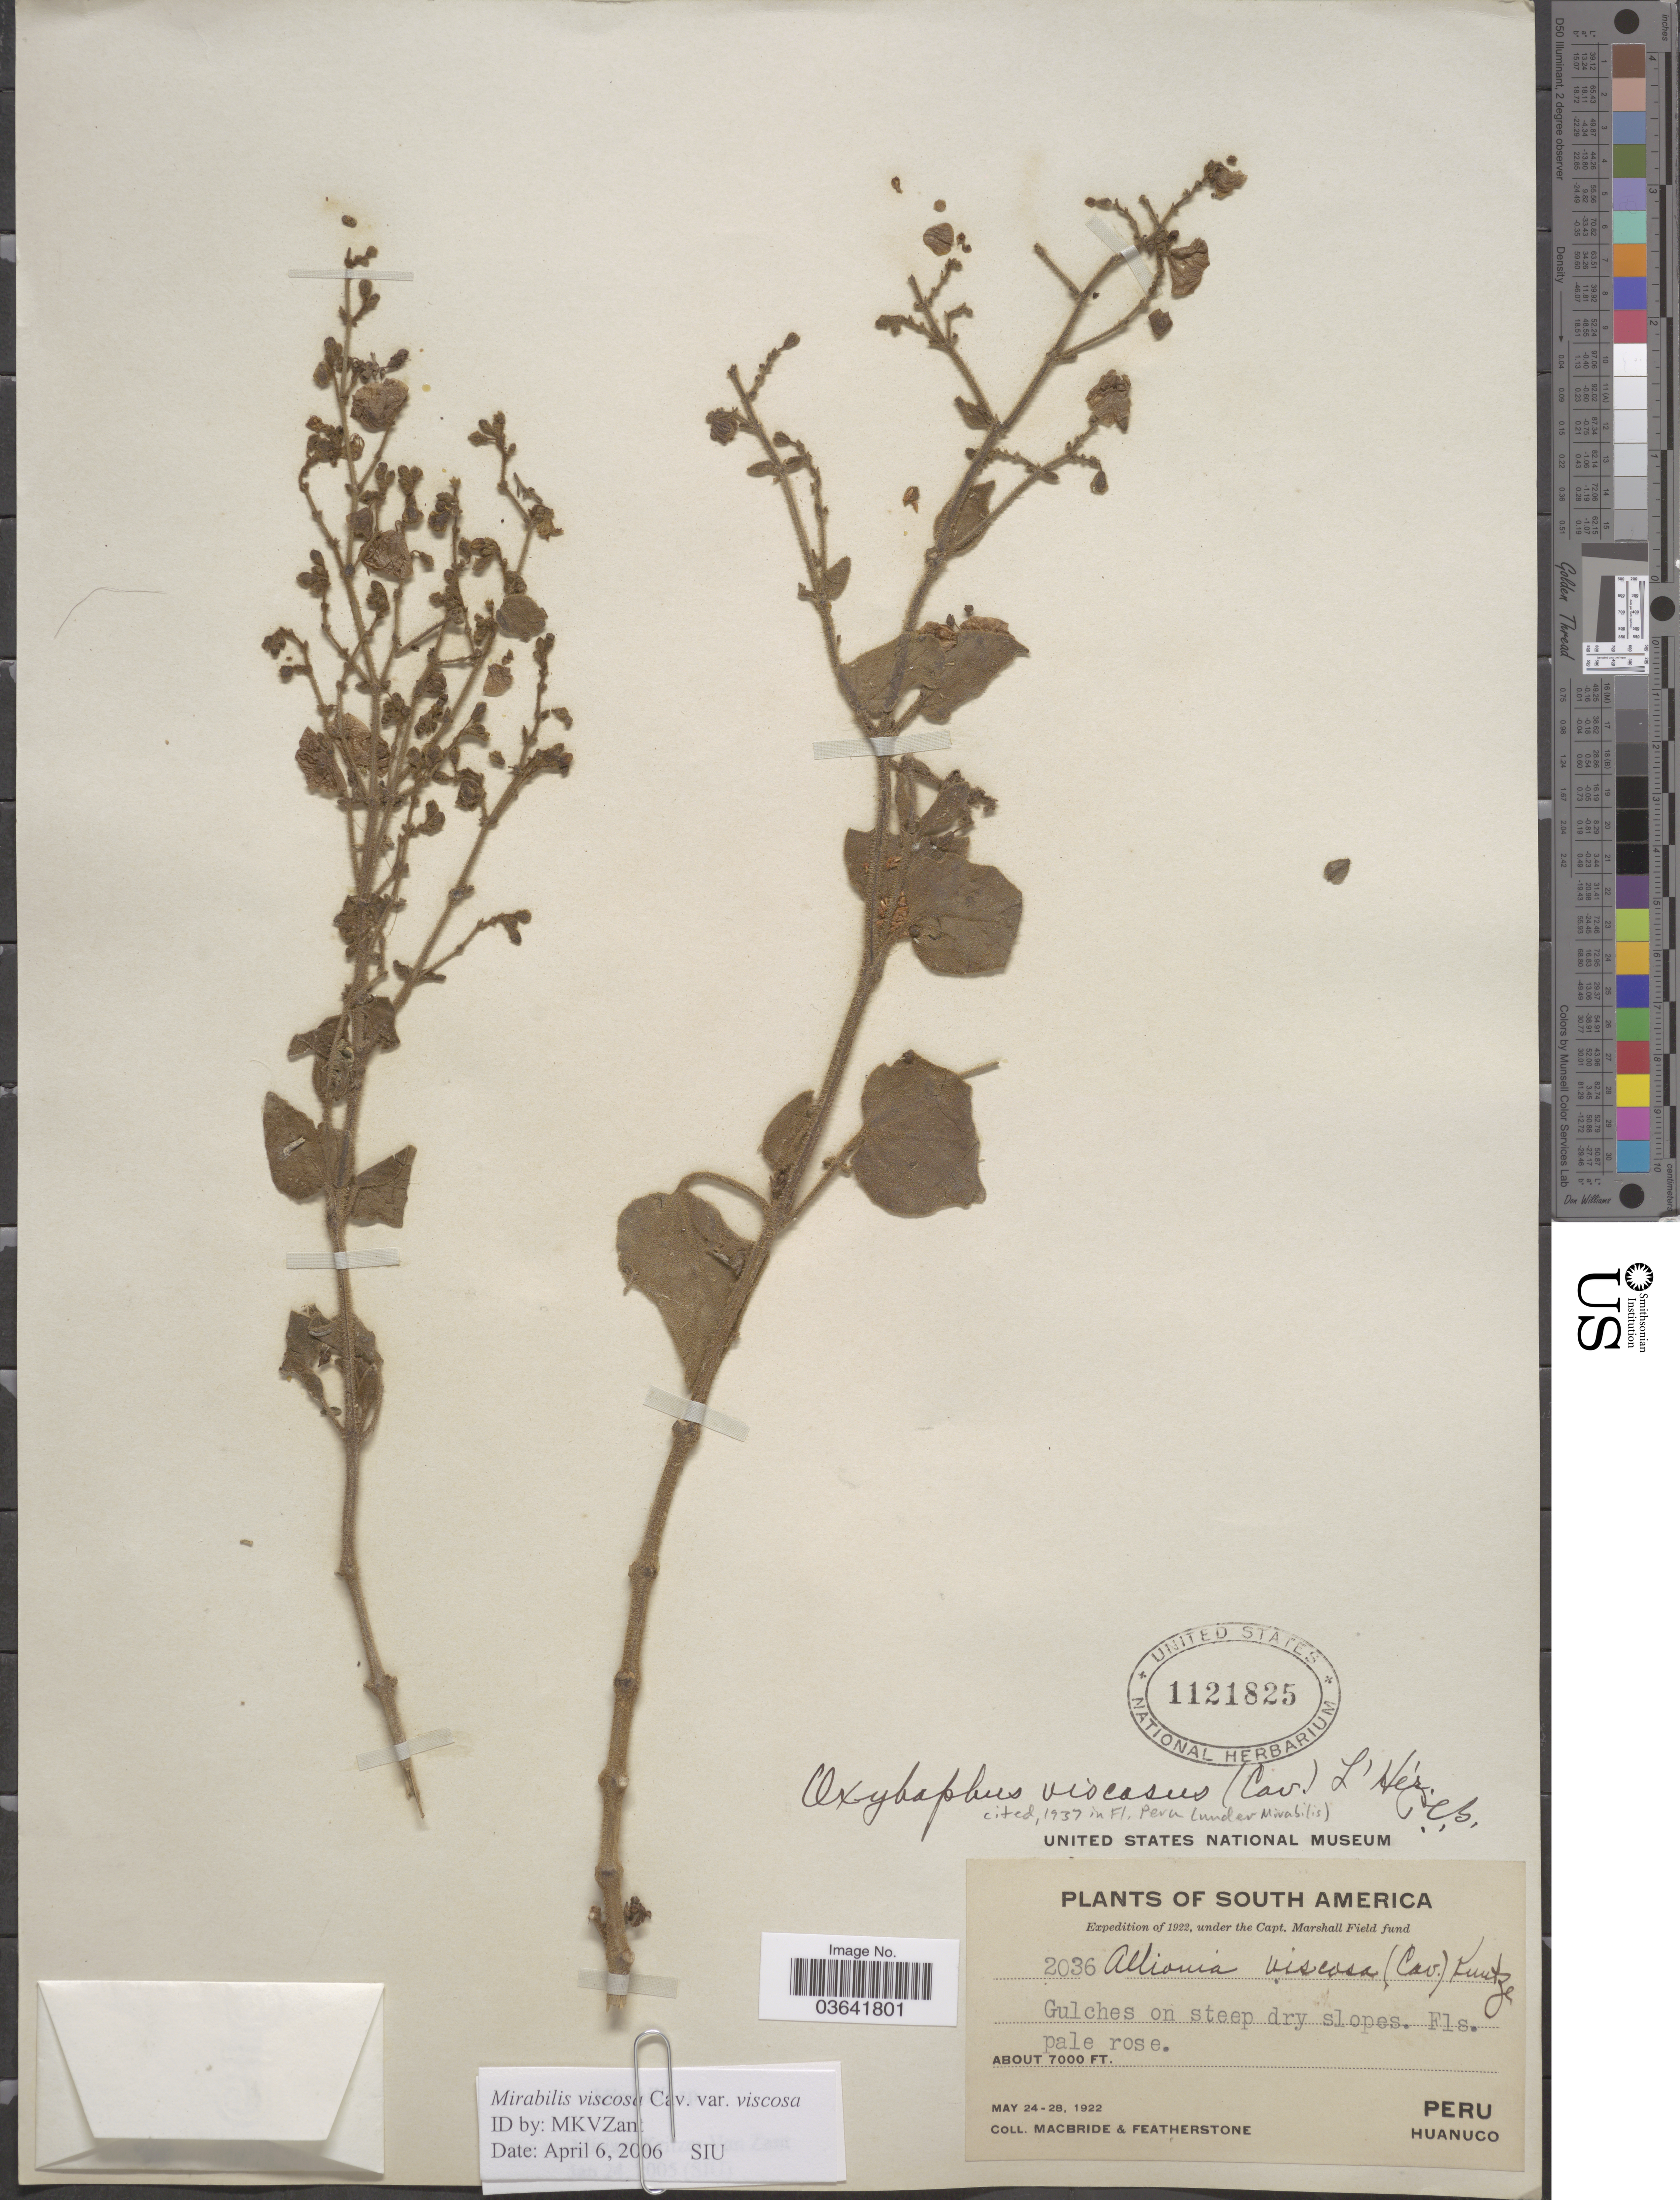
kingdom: Plantae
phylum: Tracheophyta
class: Magnoliopsida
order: Caryophyllales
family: Nyctaginaceae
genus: Mirabilis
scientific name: Mirabilis viscosa var. viscosa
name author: Cav.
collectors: Macbride, -- & -. Featherstone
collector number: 2036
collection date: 1922-05-24/1922-05-28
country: Peru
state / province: Huánuco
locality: Gulches on steep dry slopes.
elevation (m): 2134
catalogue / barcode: US 1121825